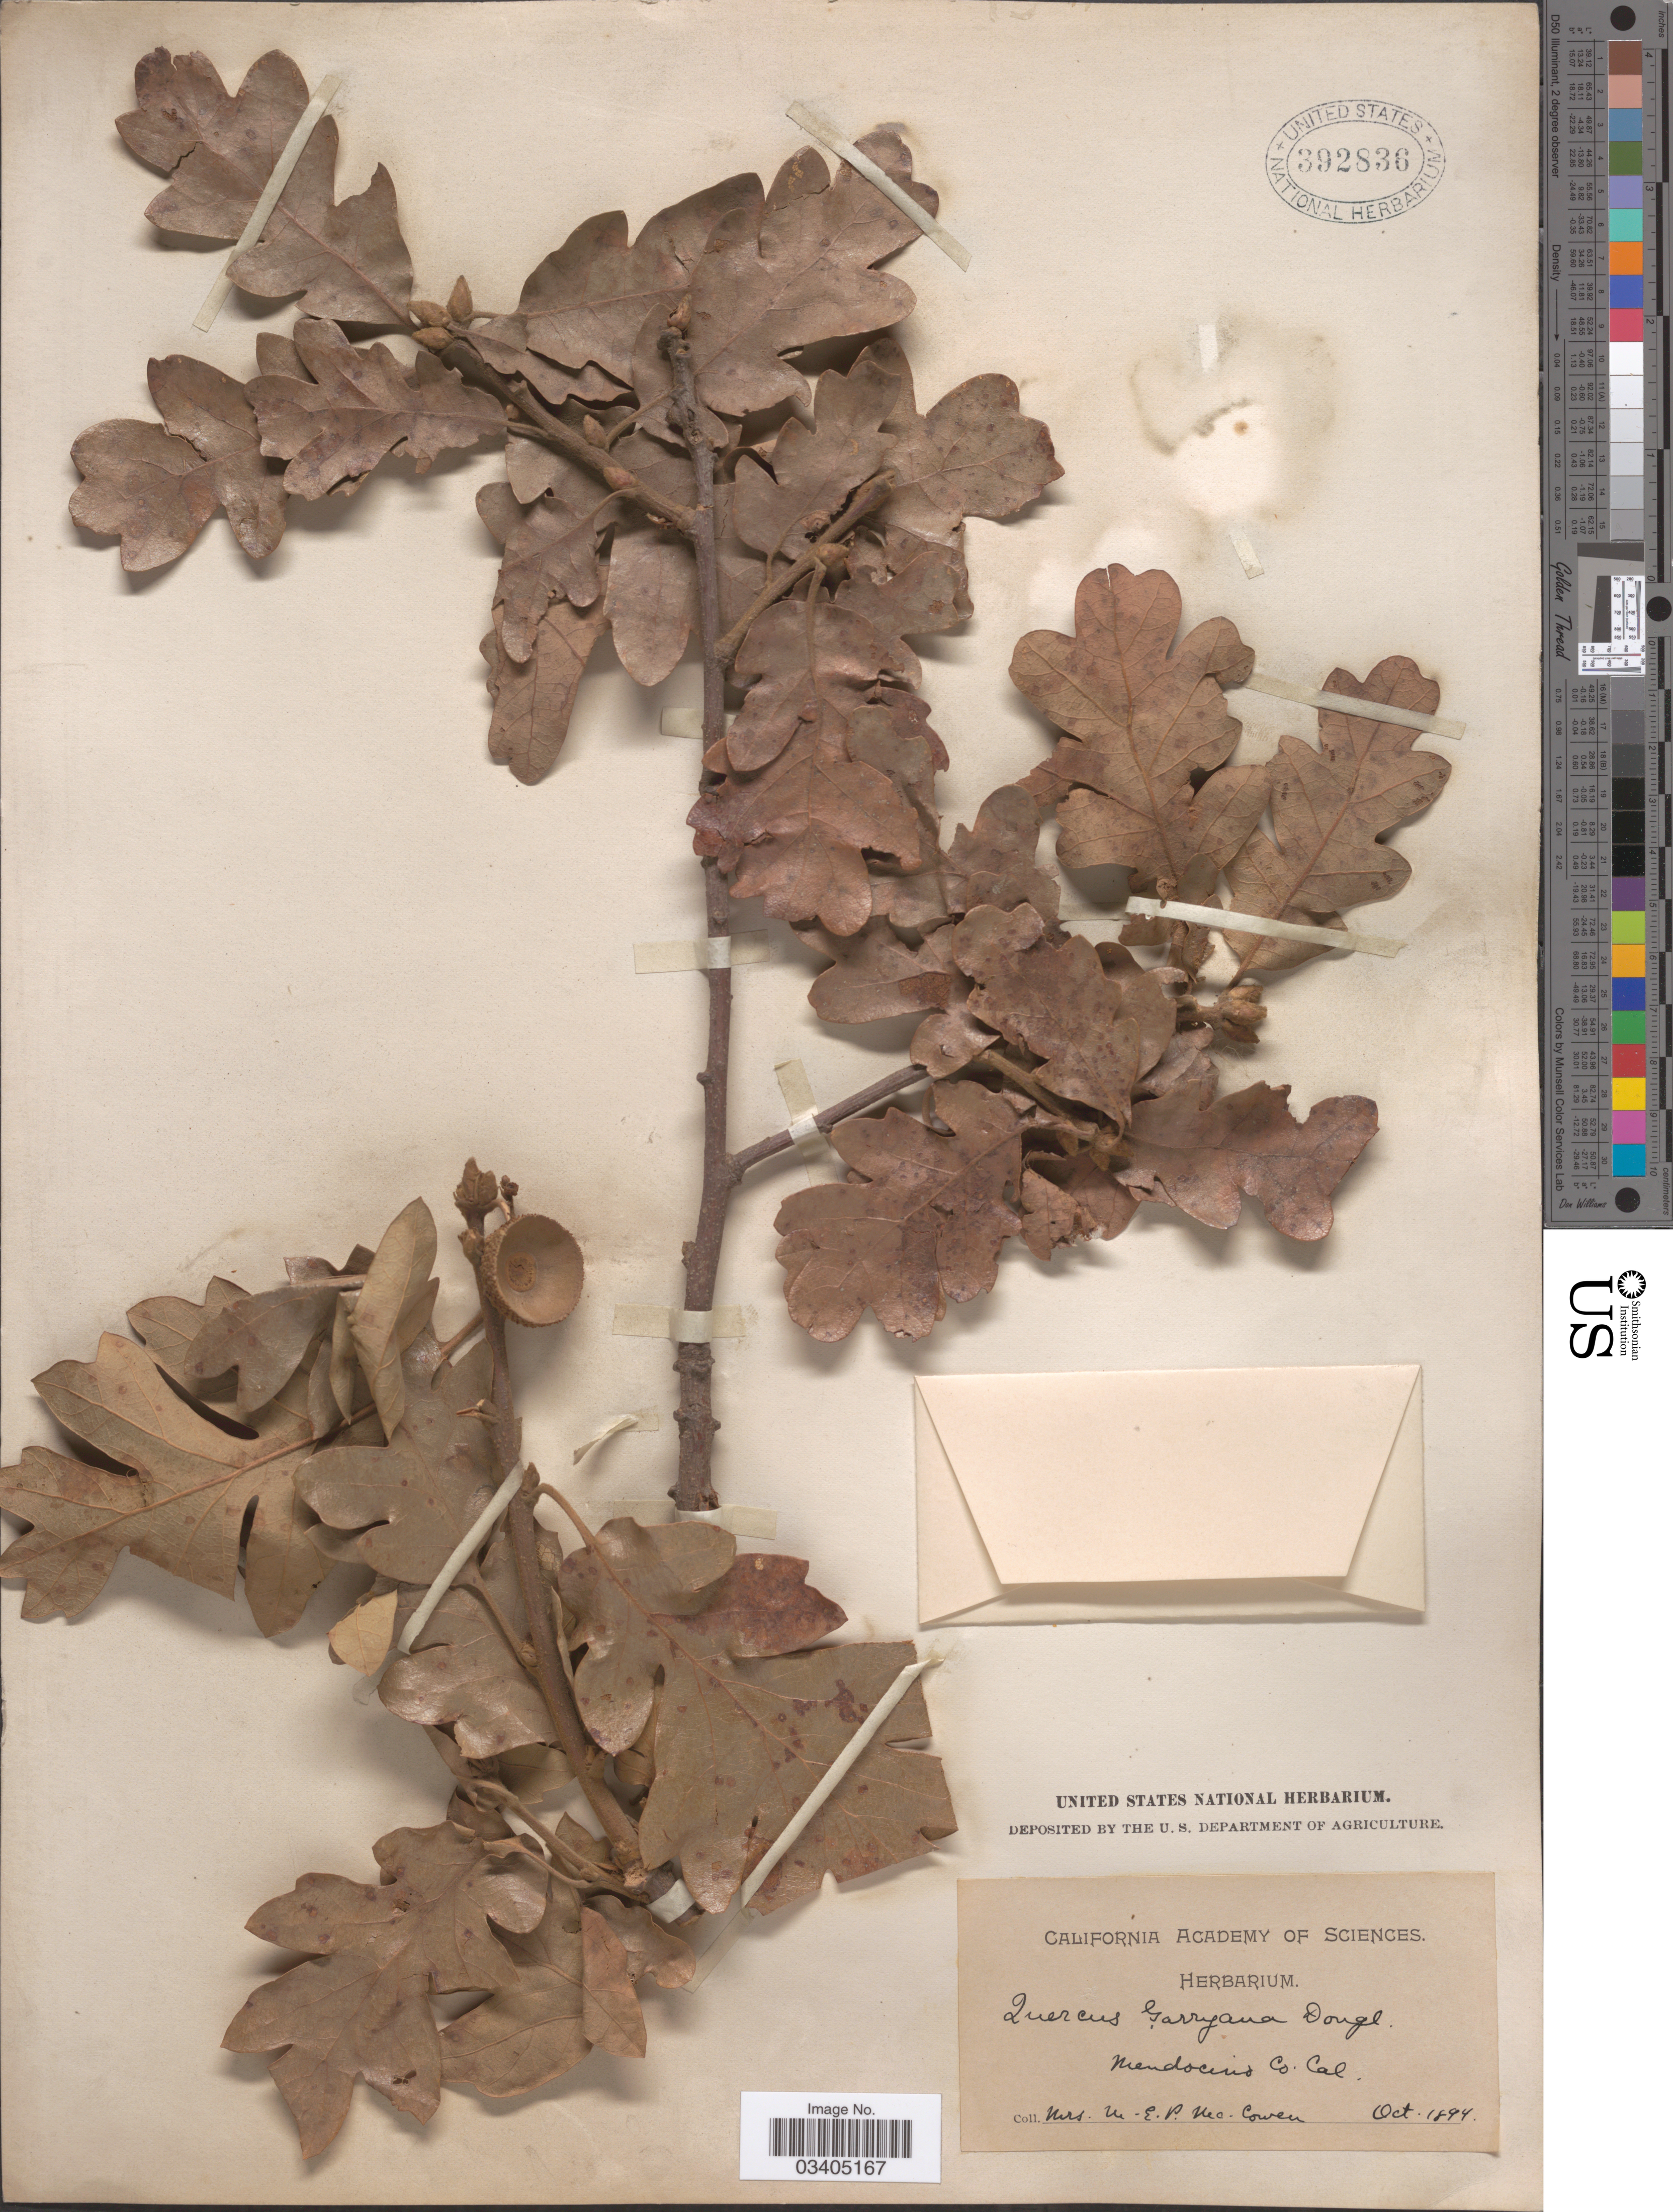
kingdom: Plantae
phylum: Tracheophyta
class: Magnoliopsida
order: Fagales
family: Fagaceae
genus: Quercus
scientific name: Quercus garryana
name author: Douglas ex Hook.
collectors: M. McCowen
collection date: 1894-10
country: United States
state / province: California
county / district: Mendocino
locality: Mendocino Co.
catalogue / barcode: US 392836